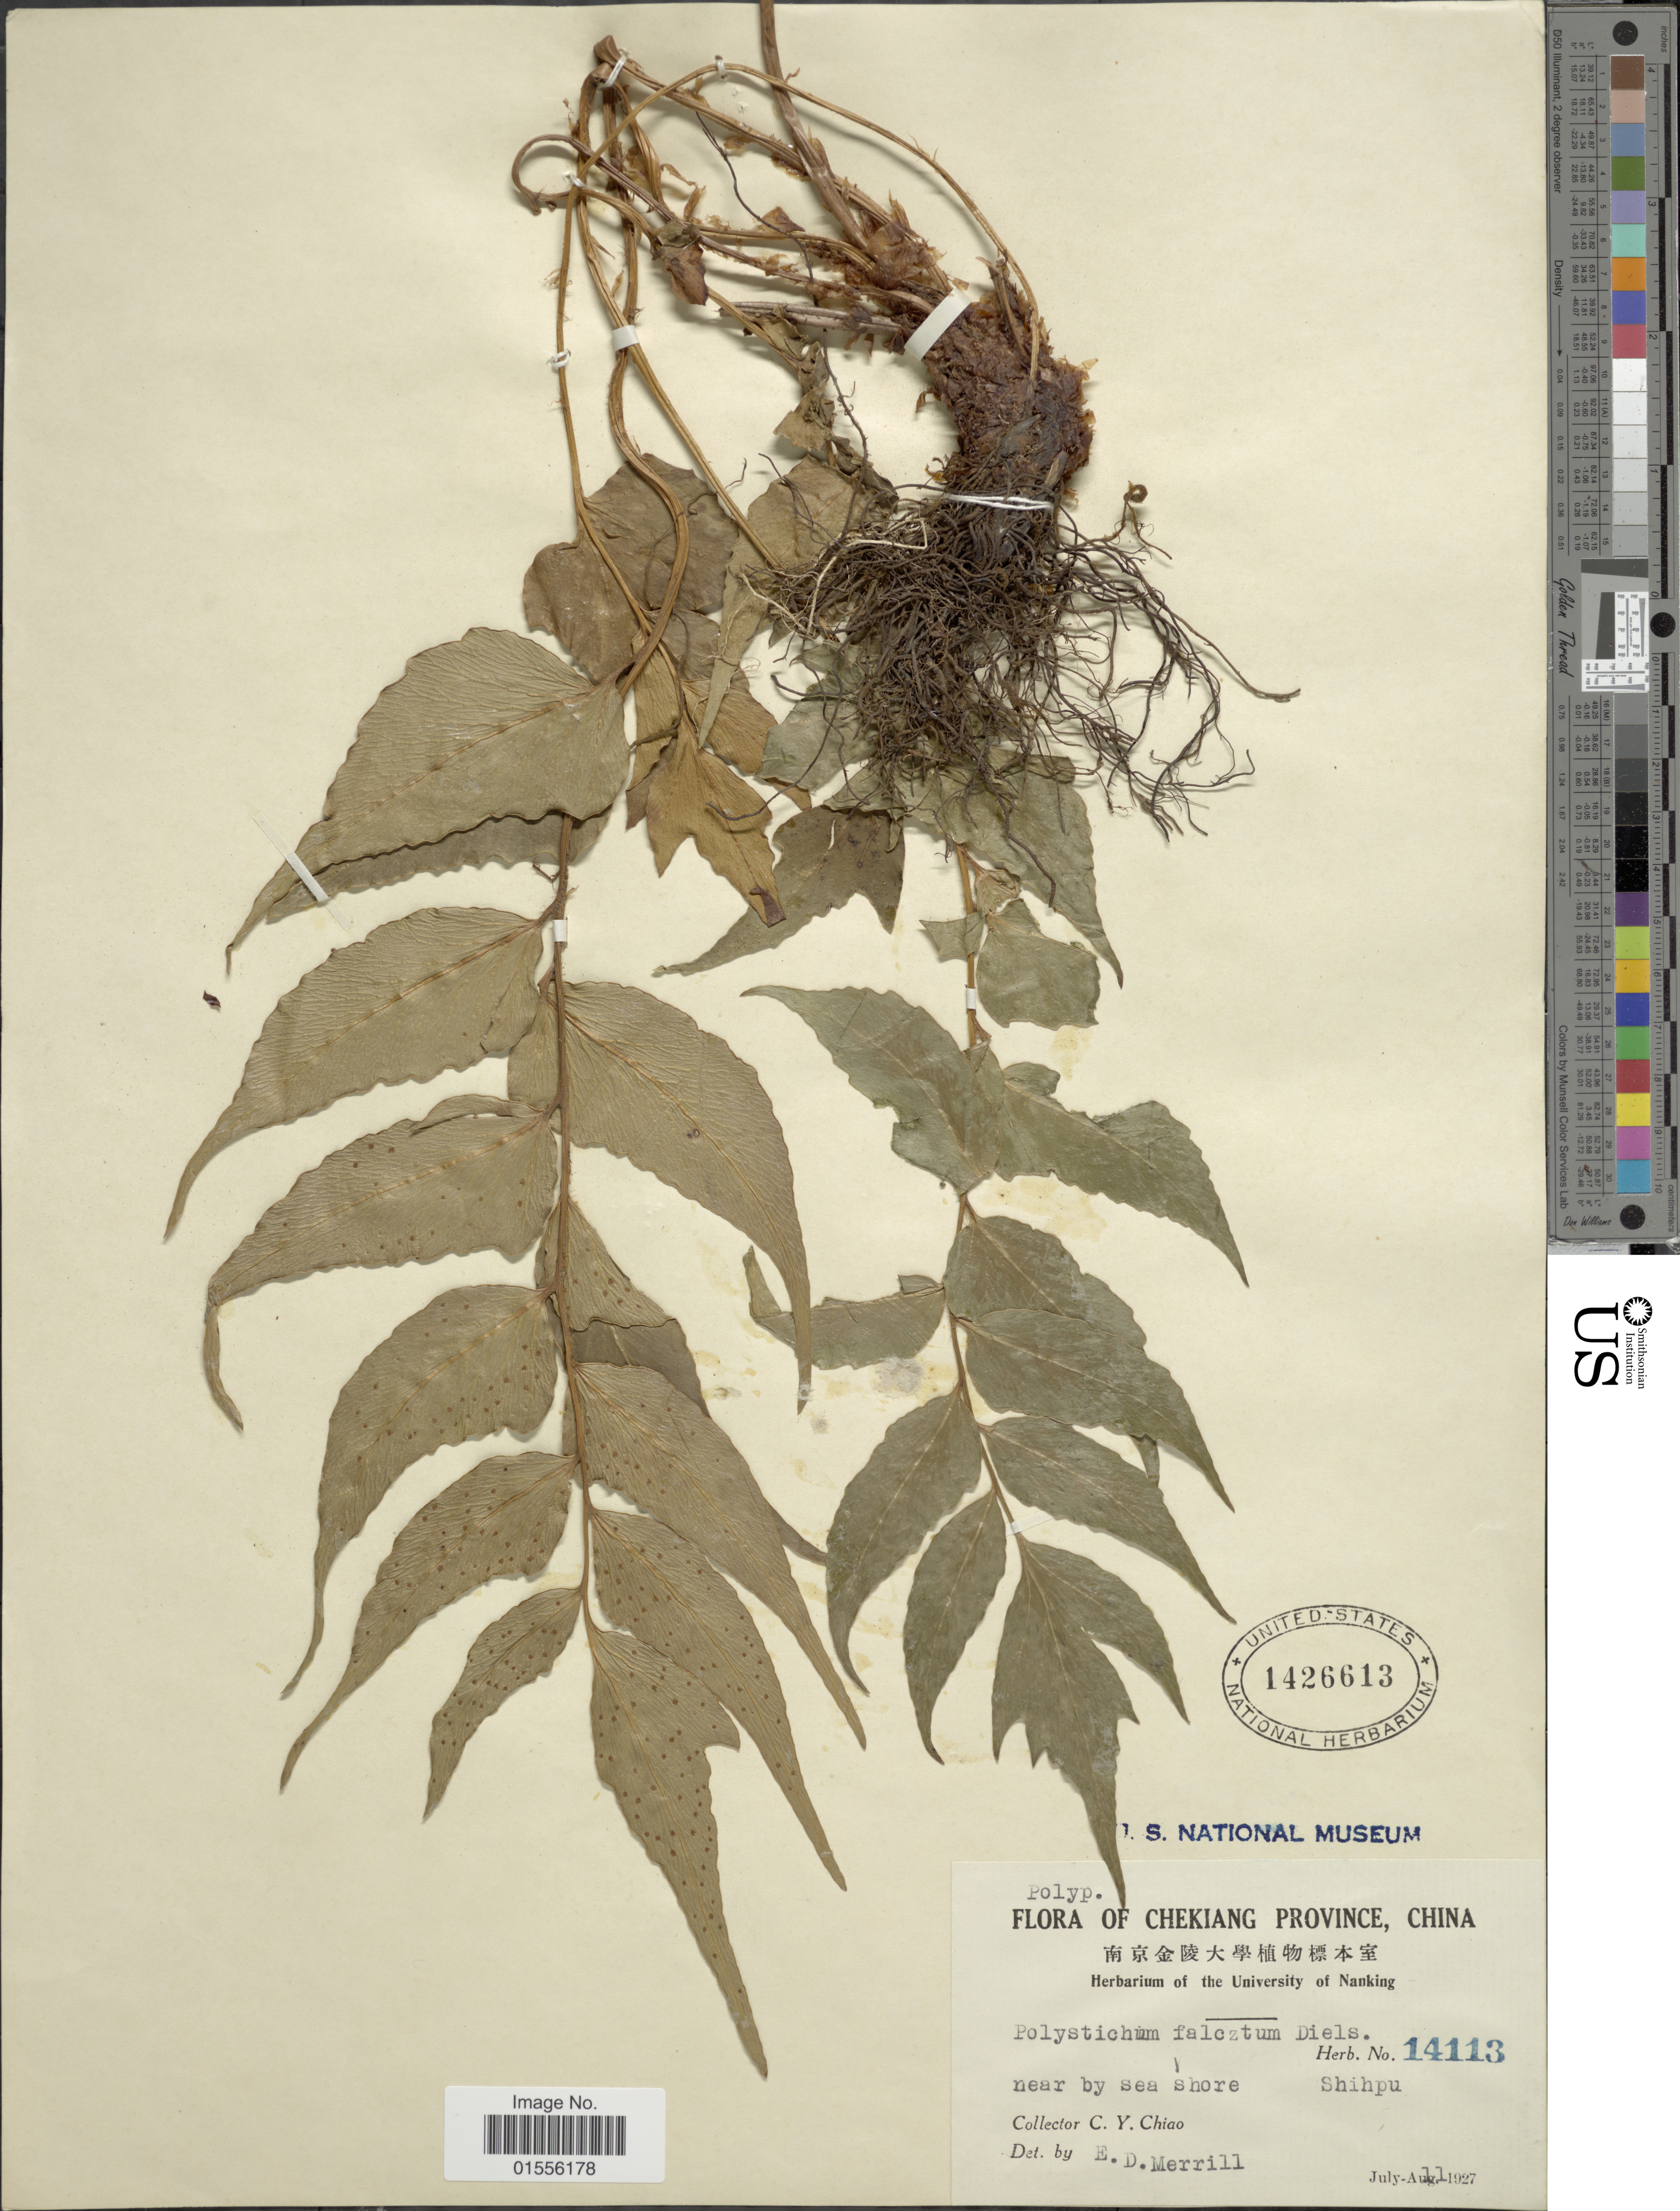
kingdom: Plantae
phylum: Tracheophyta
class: Polypodiopsida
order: Polypodiales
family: Dryopteridaceae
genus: Cyrtomium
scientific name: Cyrtomium falcatum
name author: (L. f.) C. Presl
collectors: C. Y. Chiao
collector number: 14113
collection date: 1927-07-11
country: China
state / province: Zhejiang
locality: Chekiang Province, near by sea shore Shihpu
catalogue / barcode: US 1426613